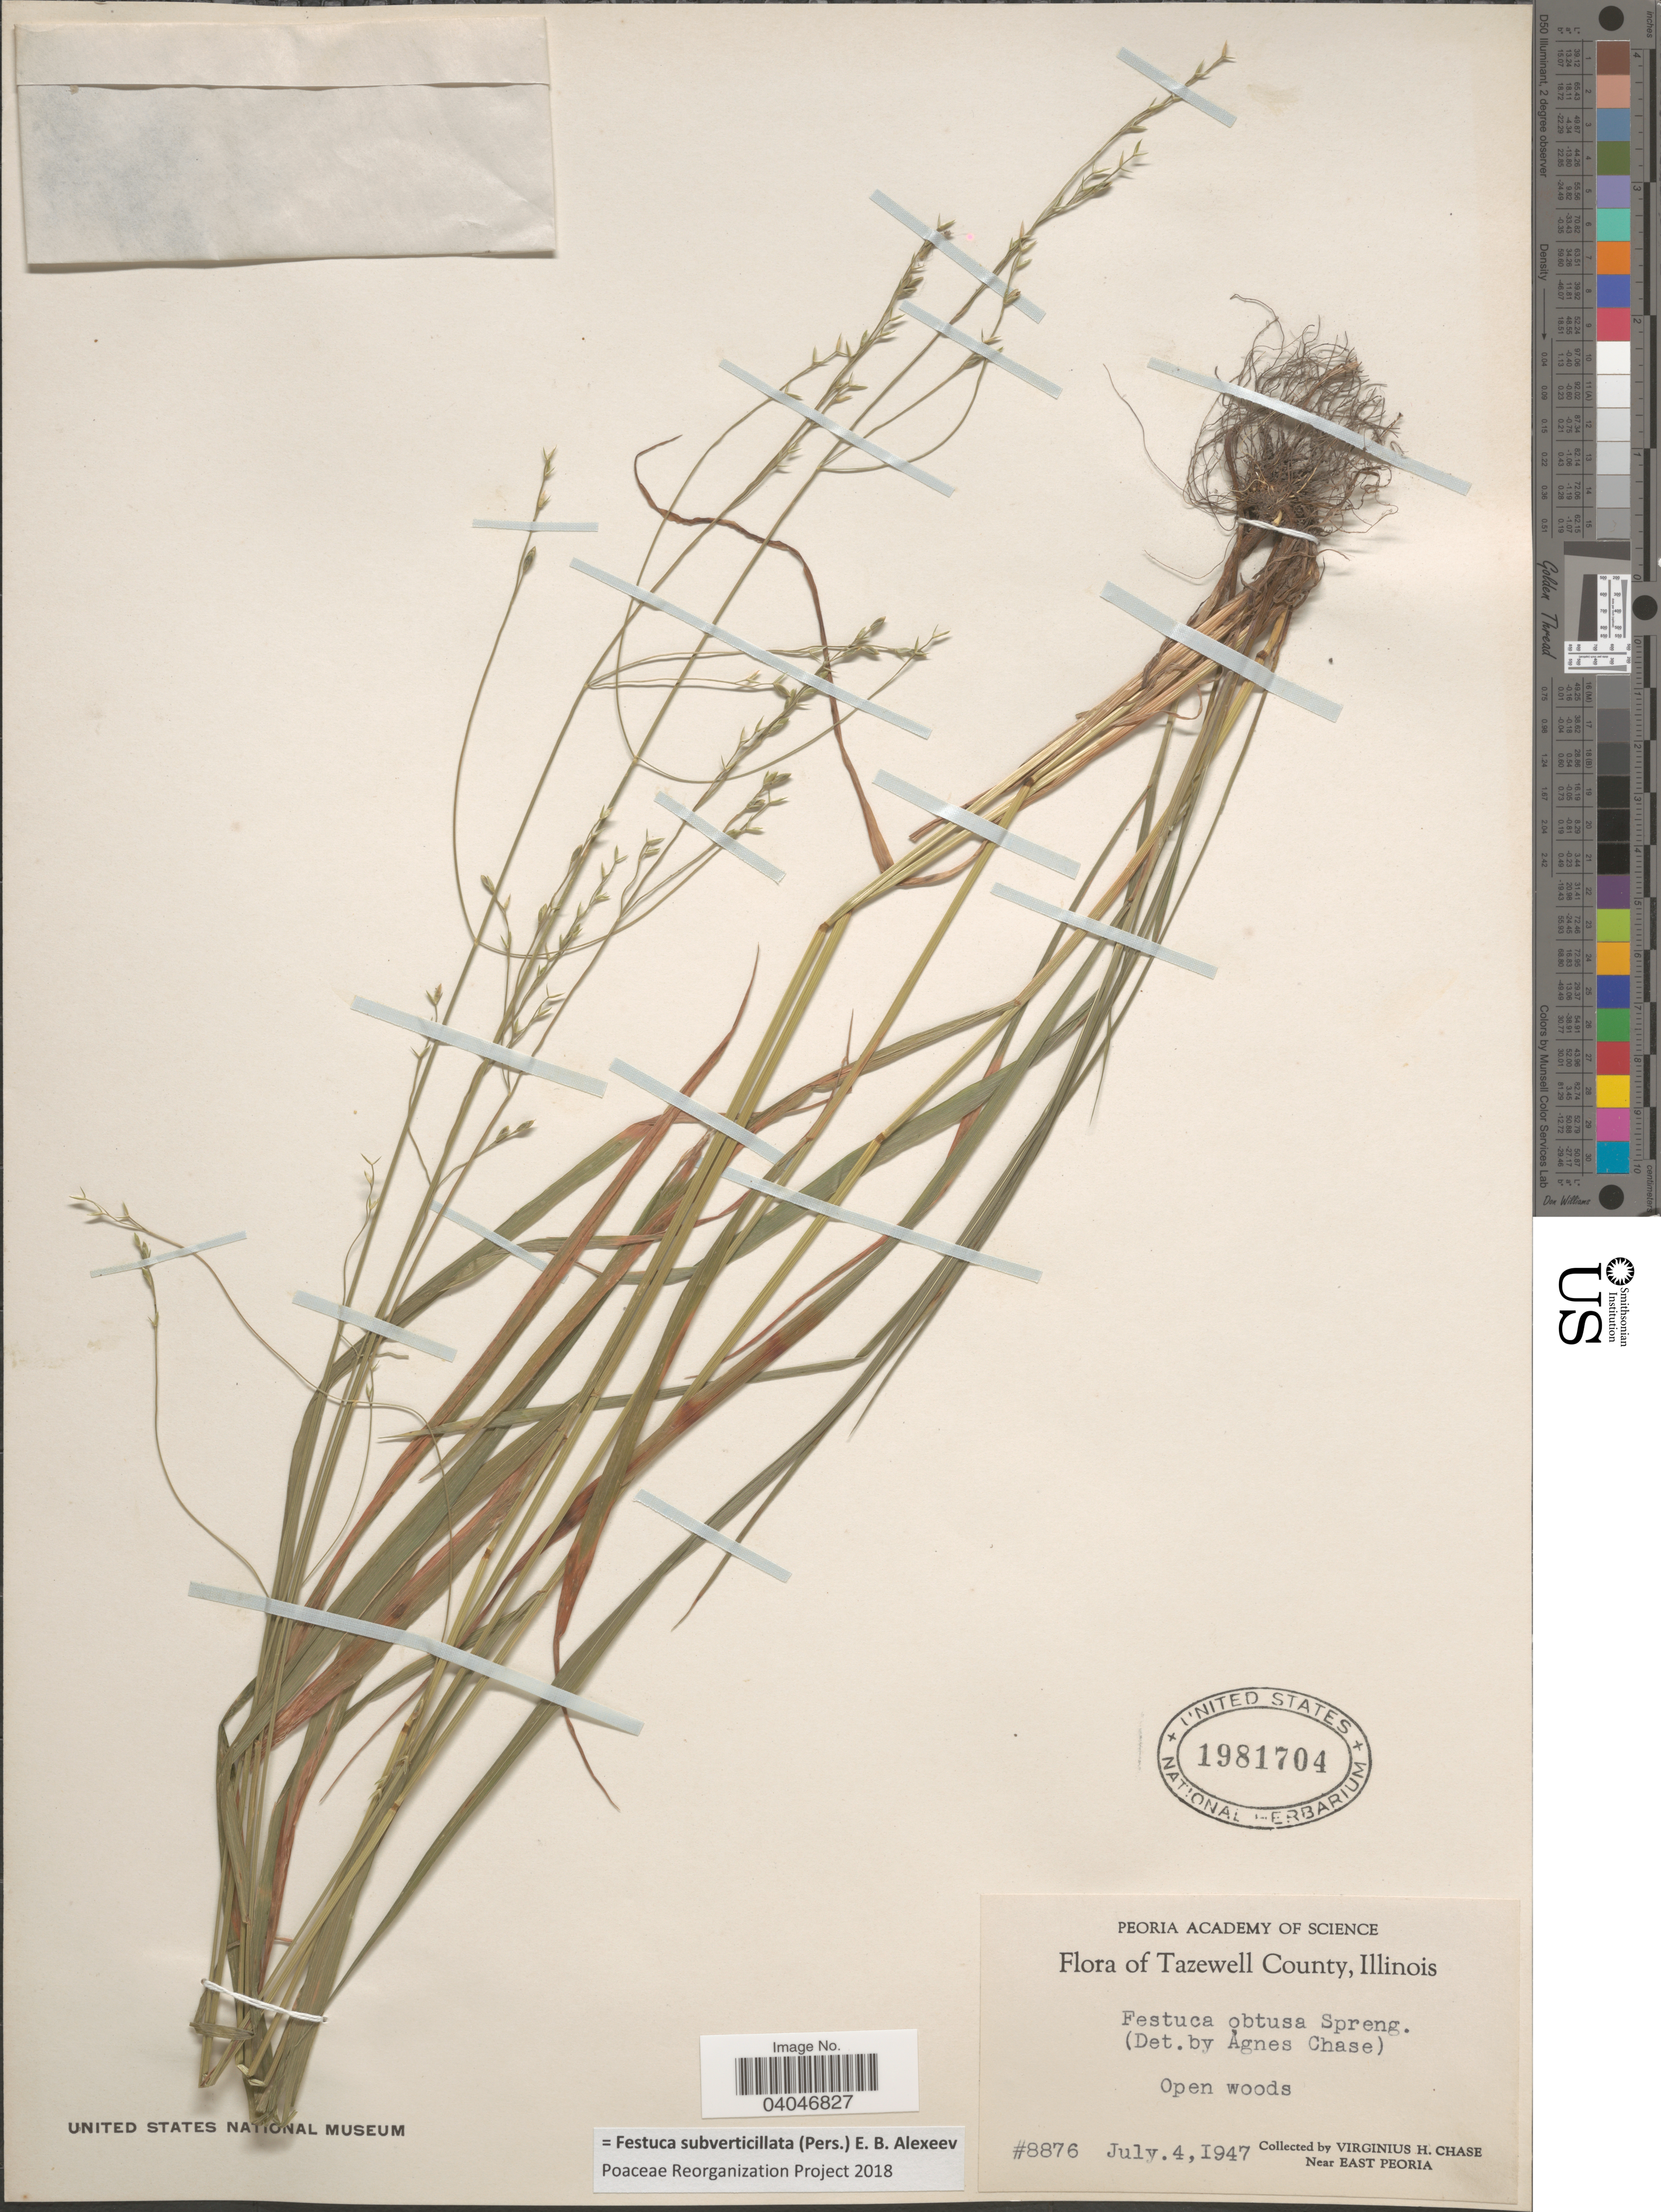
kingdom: Plantae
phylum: Tracheophyta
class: Liliopsida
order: Poales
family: Poaceae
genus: Festuca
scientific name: Festuca subverticillata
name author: (Pers.) E.B. Alexeev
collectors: V. H. Chase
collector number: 8876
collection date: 1947-07-04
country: United States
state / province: Illinois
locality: Tazewell County. Open woods. Near Peoria.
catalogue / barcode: US 1981704